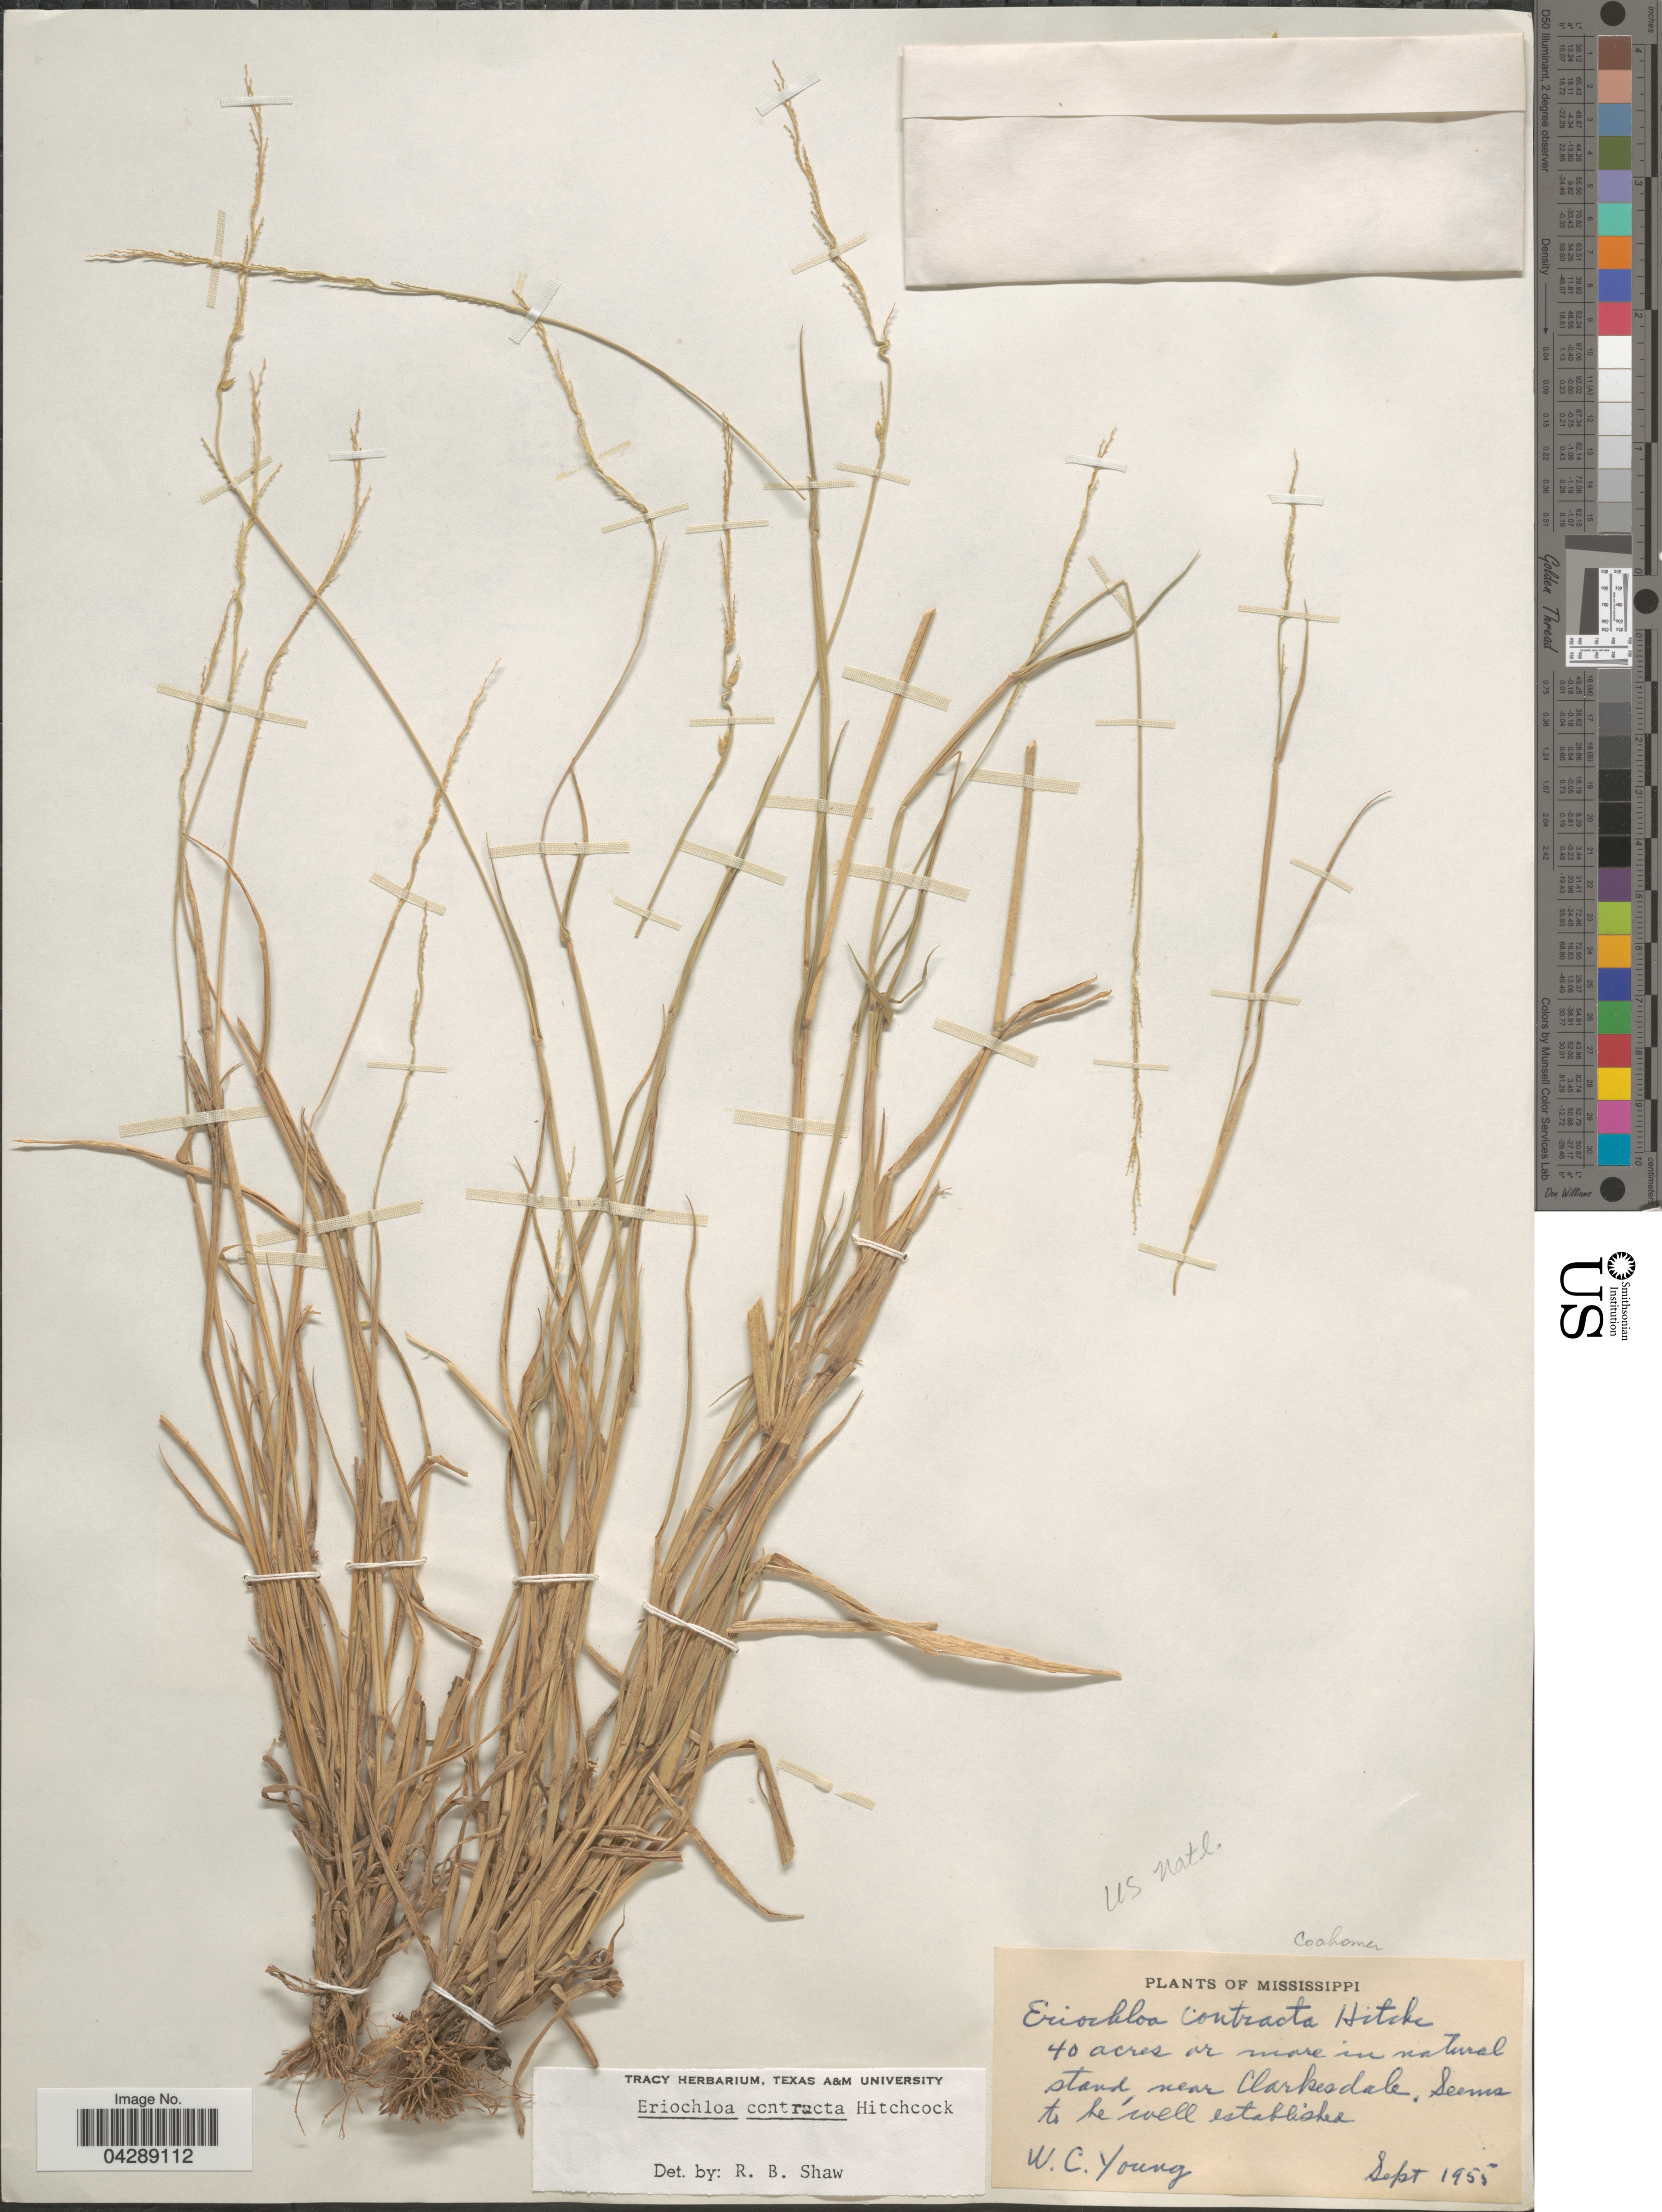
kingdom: Plantae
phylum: Tracheophyta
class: Liliopsida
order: Poales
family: Poaceae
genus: Eriochloa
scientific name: Eriochloa contracta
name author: Hitchc.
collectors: W. Young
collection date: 1955-09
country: United States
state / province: Mississippi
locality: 40 acres or more in natural stand, near Clarkesdale.